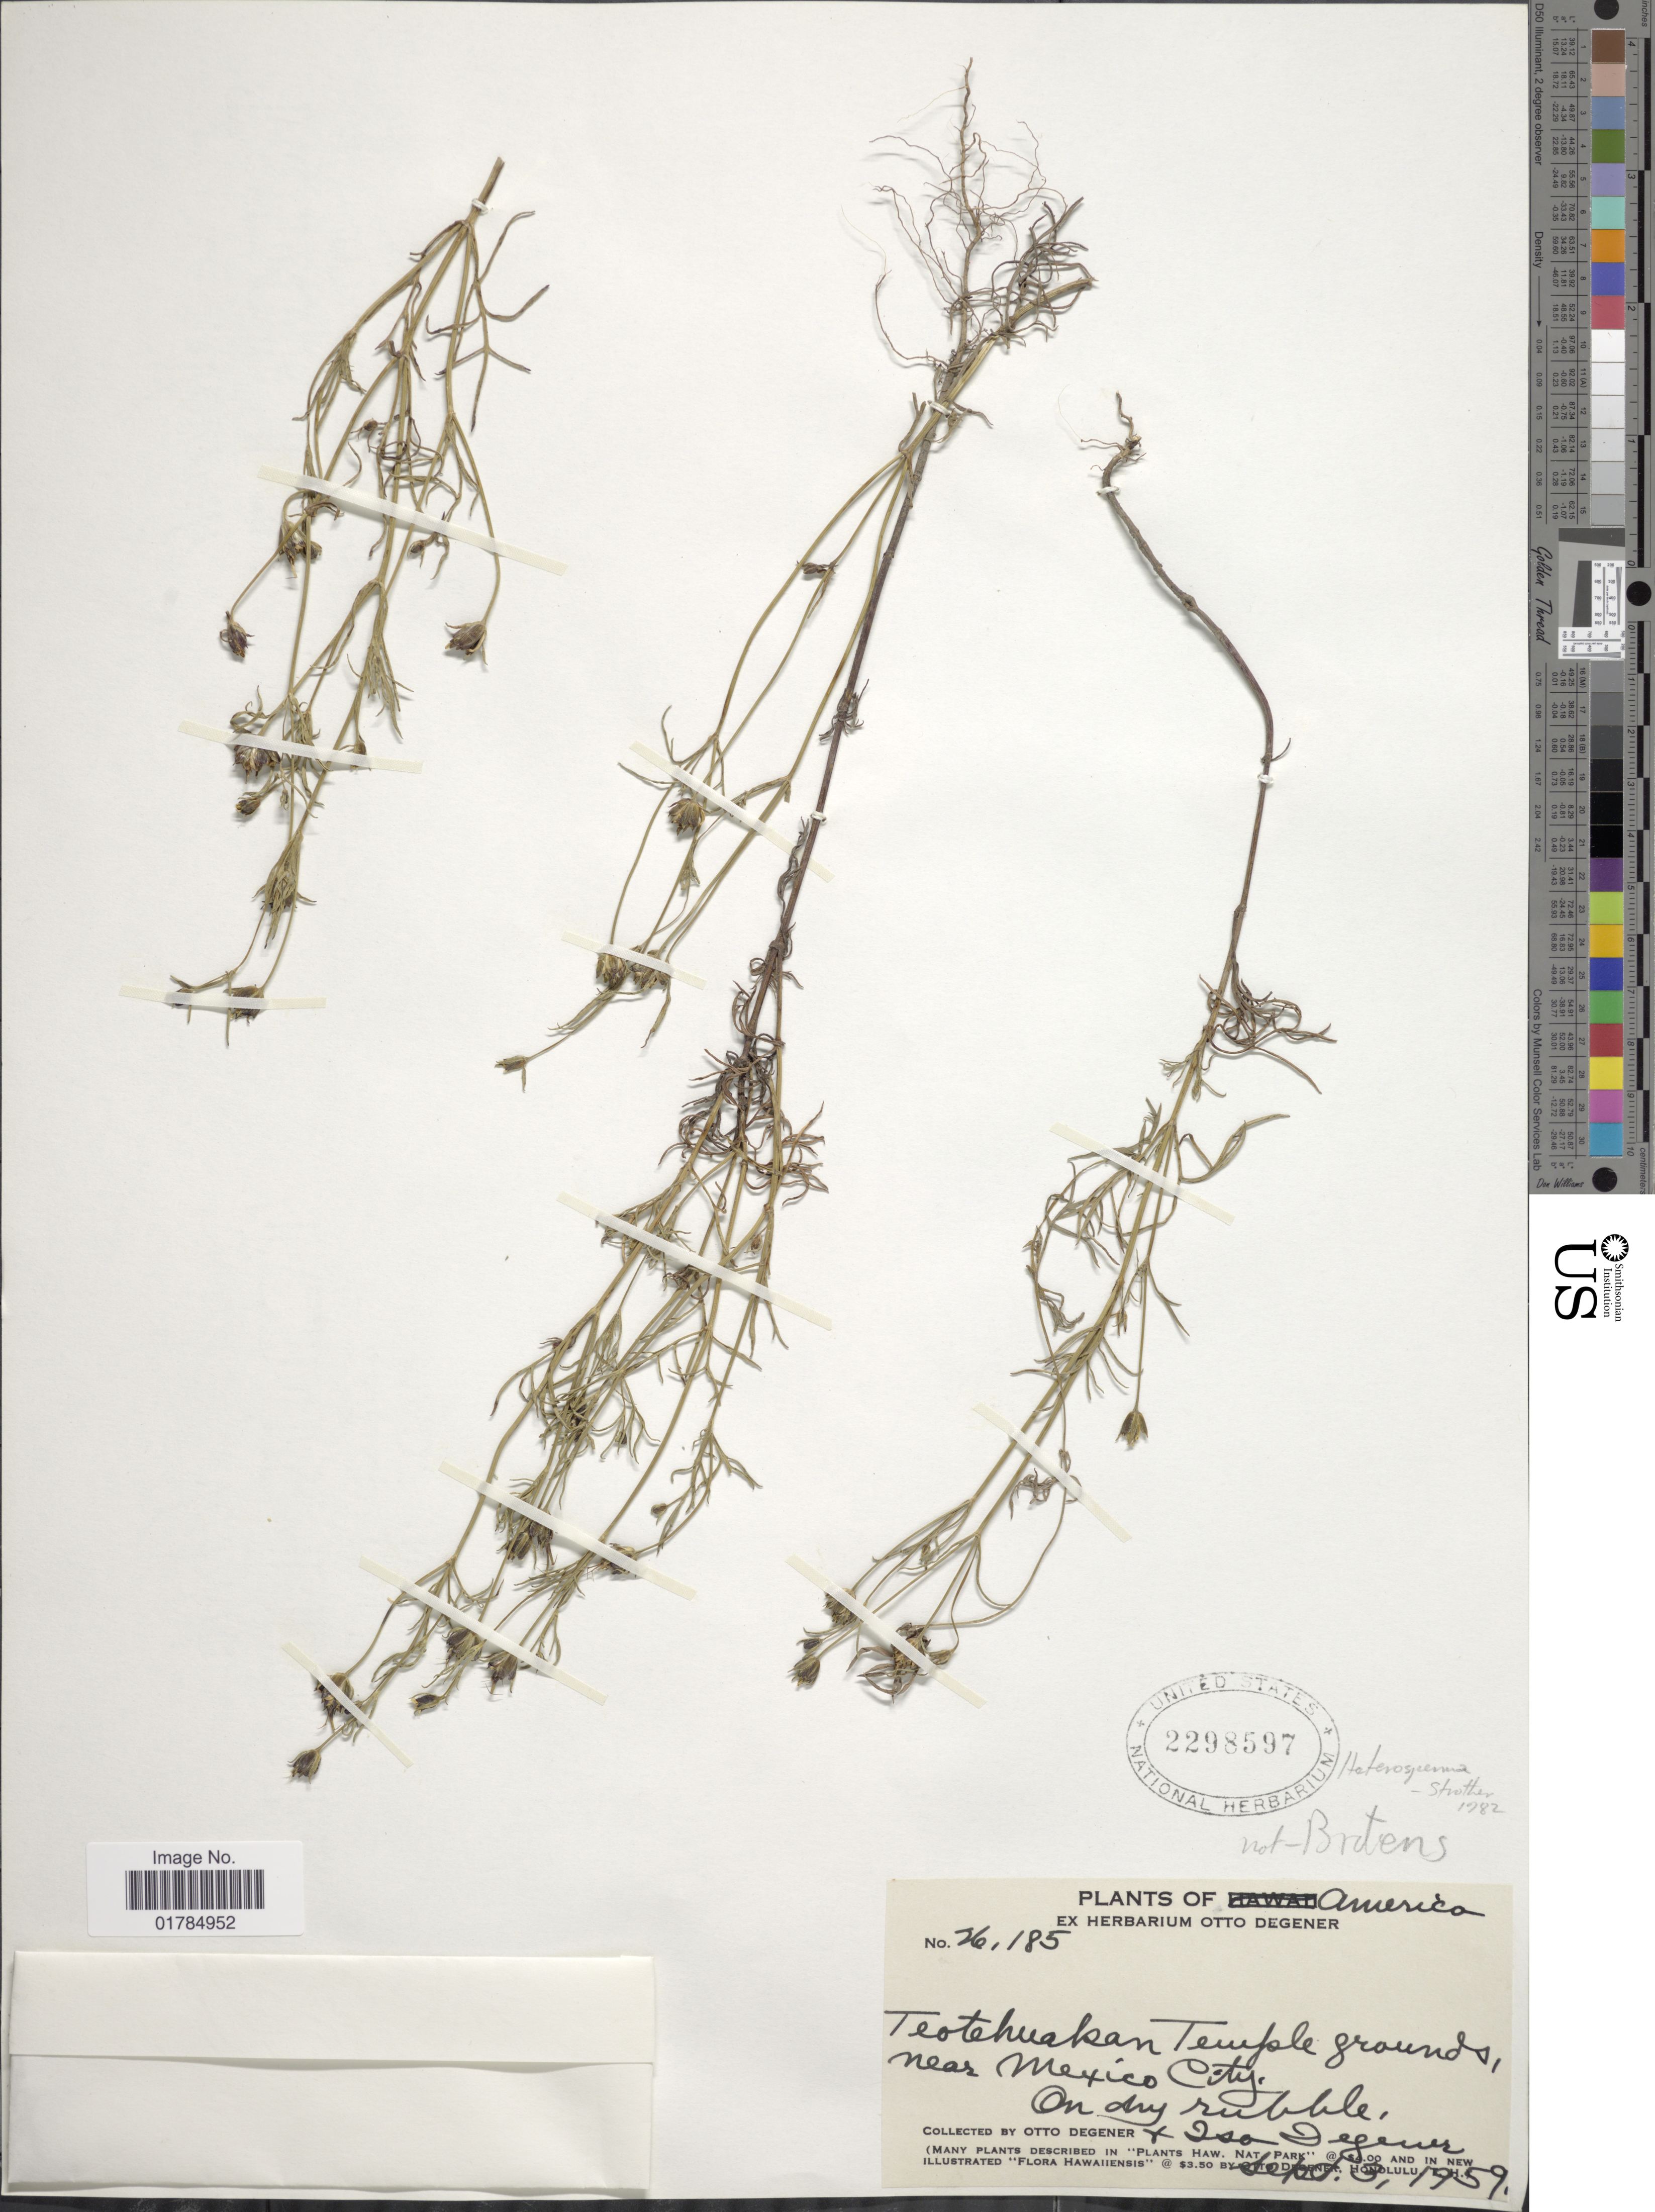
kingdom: Plantae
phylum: Tracheophyta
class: Magnoliopsida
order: Asterales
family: Asteraceae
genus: Heterosperma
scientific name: Heterosperma pinnatum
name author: Cav.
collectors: O. Degener & I. Degener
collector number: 26185*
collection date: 1959-09-03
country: Mexico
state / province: México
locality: Teotehuakan Temple grounds, near Mexico City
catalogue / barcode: US 2298597